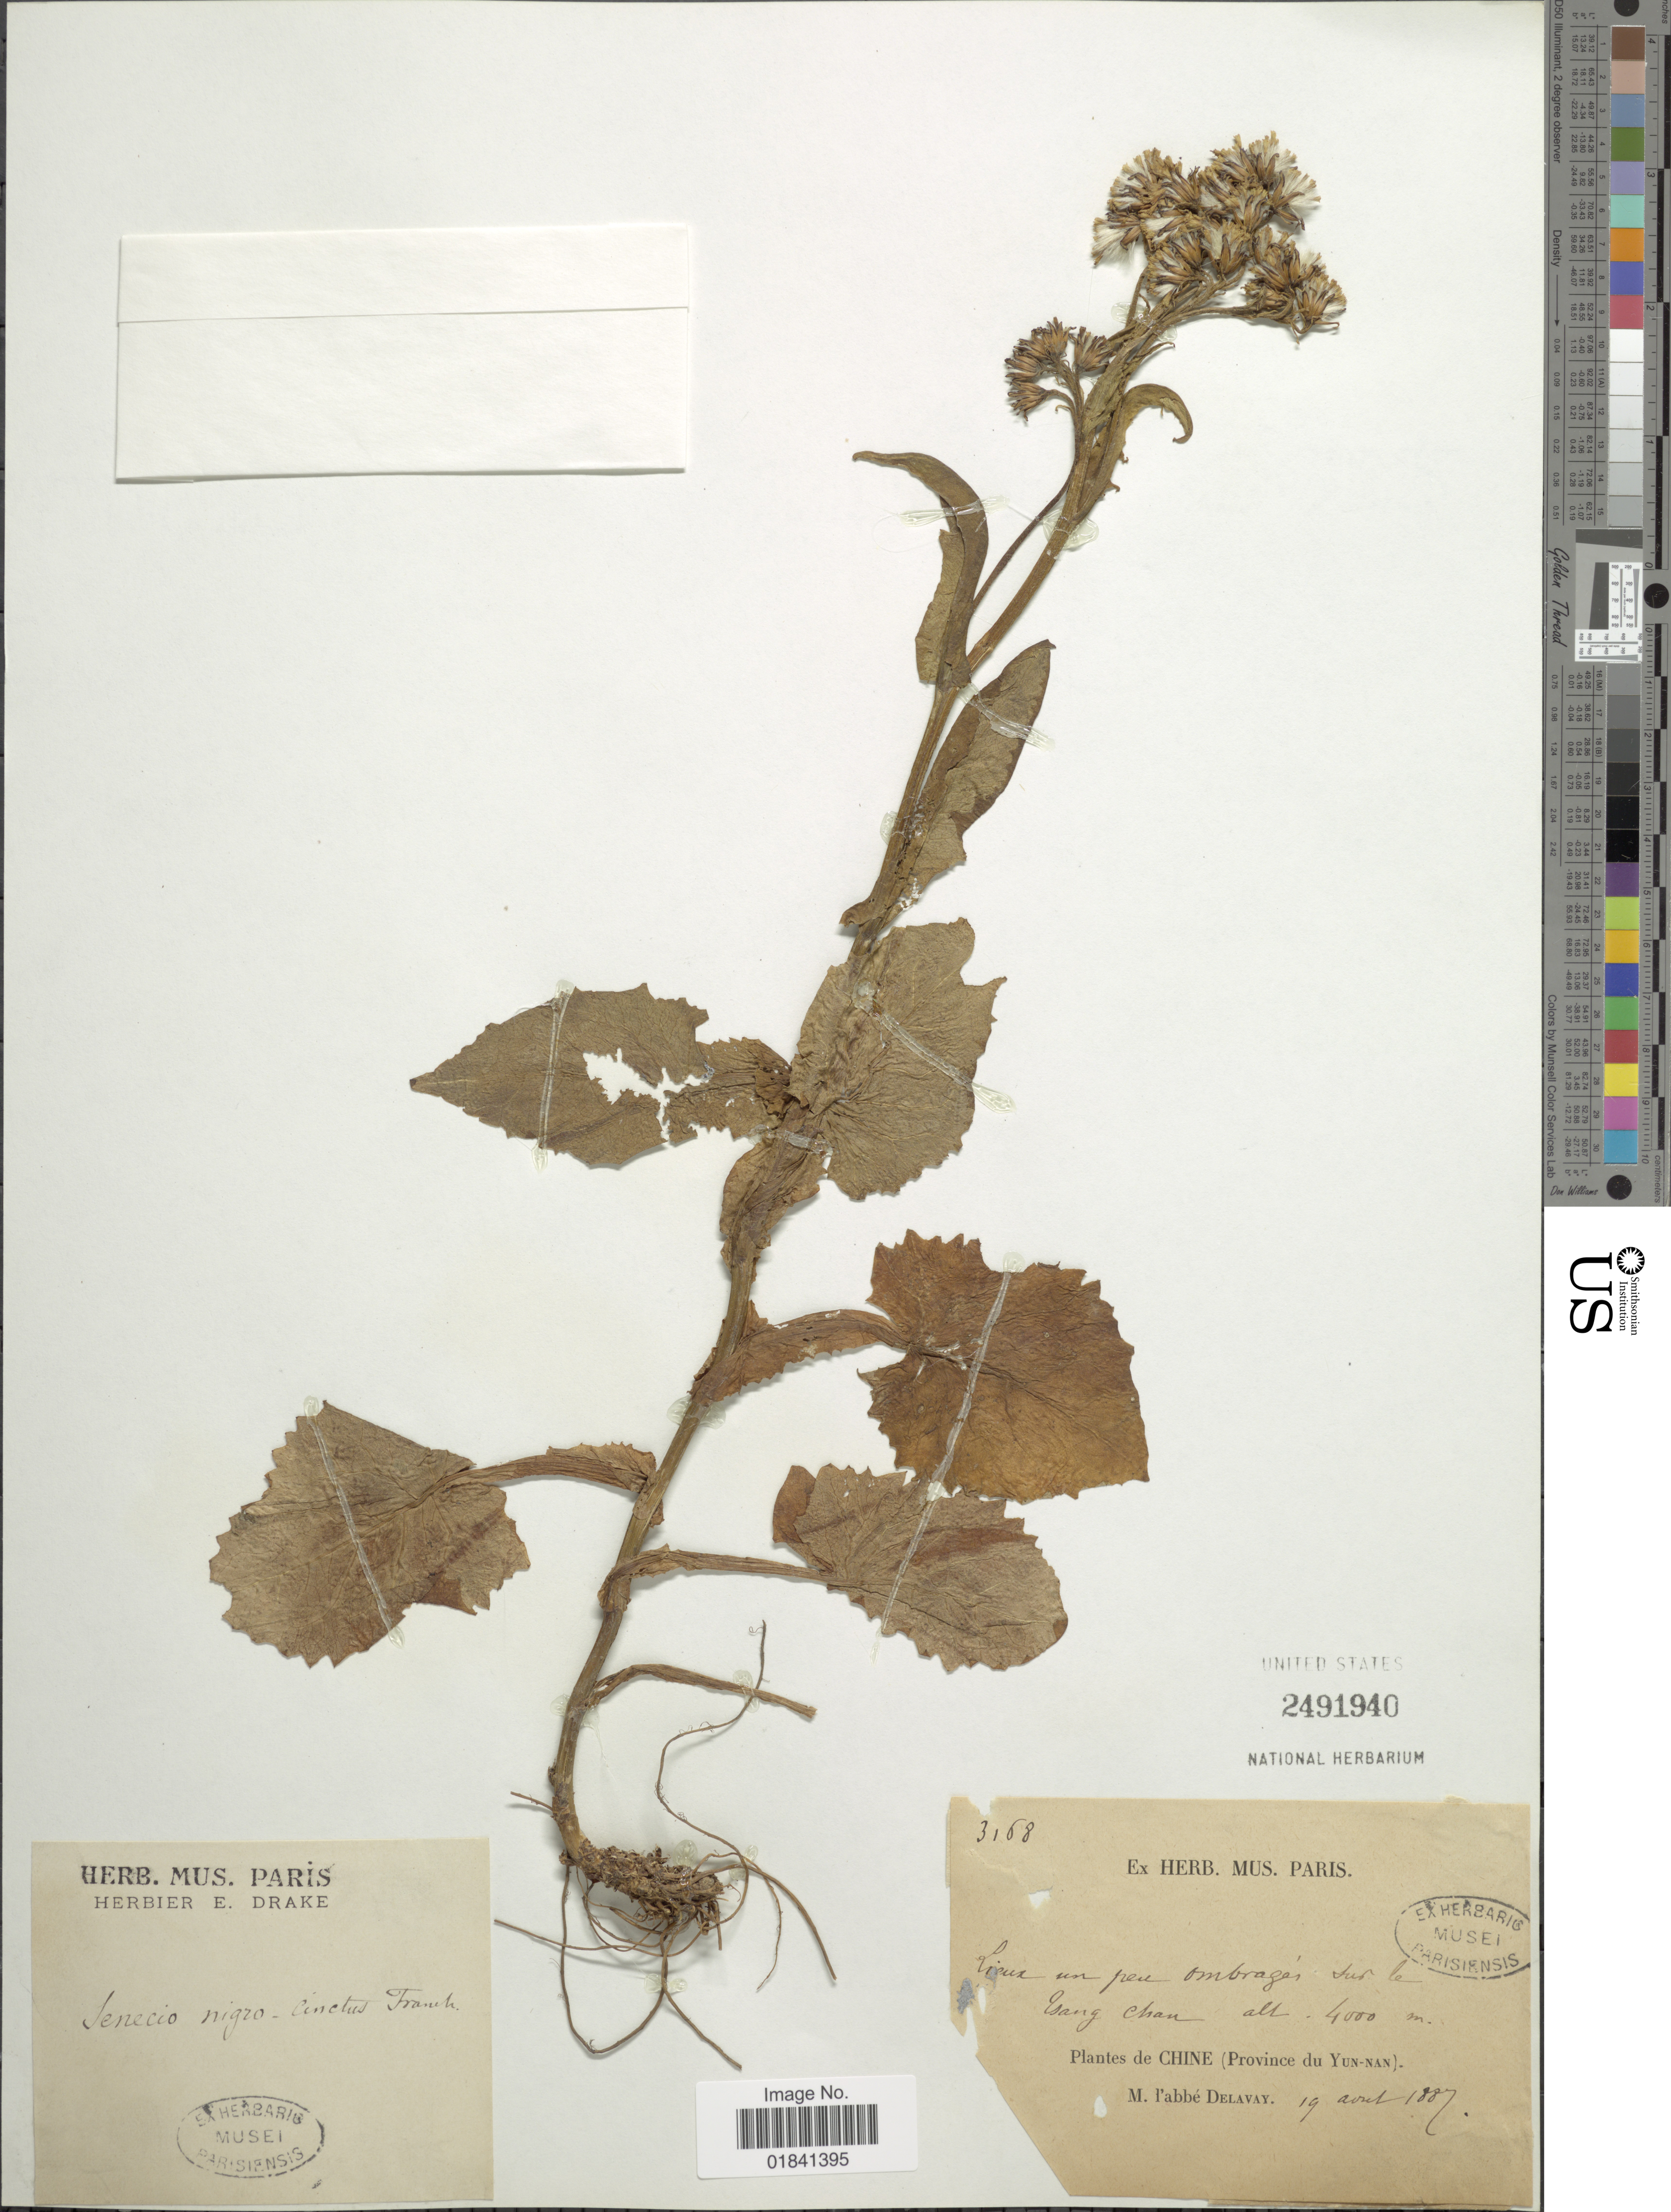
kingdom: Plantae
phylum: Tracheophyta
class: Magnoliopsida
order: Asterales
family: Asteraceae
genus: Senecio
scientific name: Senecio nigrocinctus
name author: Franch.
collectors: P. Delavay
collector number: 3168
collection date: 1889-08-19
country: China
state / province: Yunnan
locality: Lieux un peu ombrager tur le Yang Chan [interpreted]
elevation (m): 4000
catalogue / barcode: US 2491940